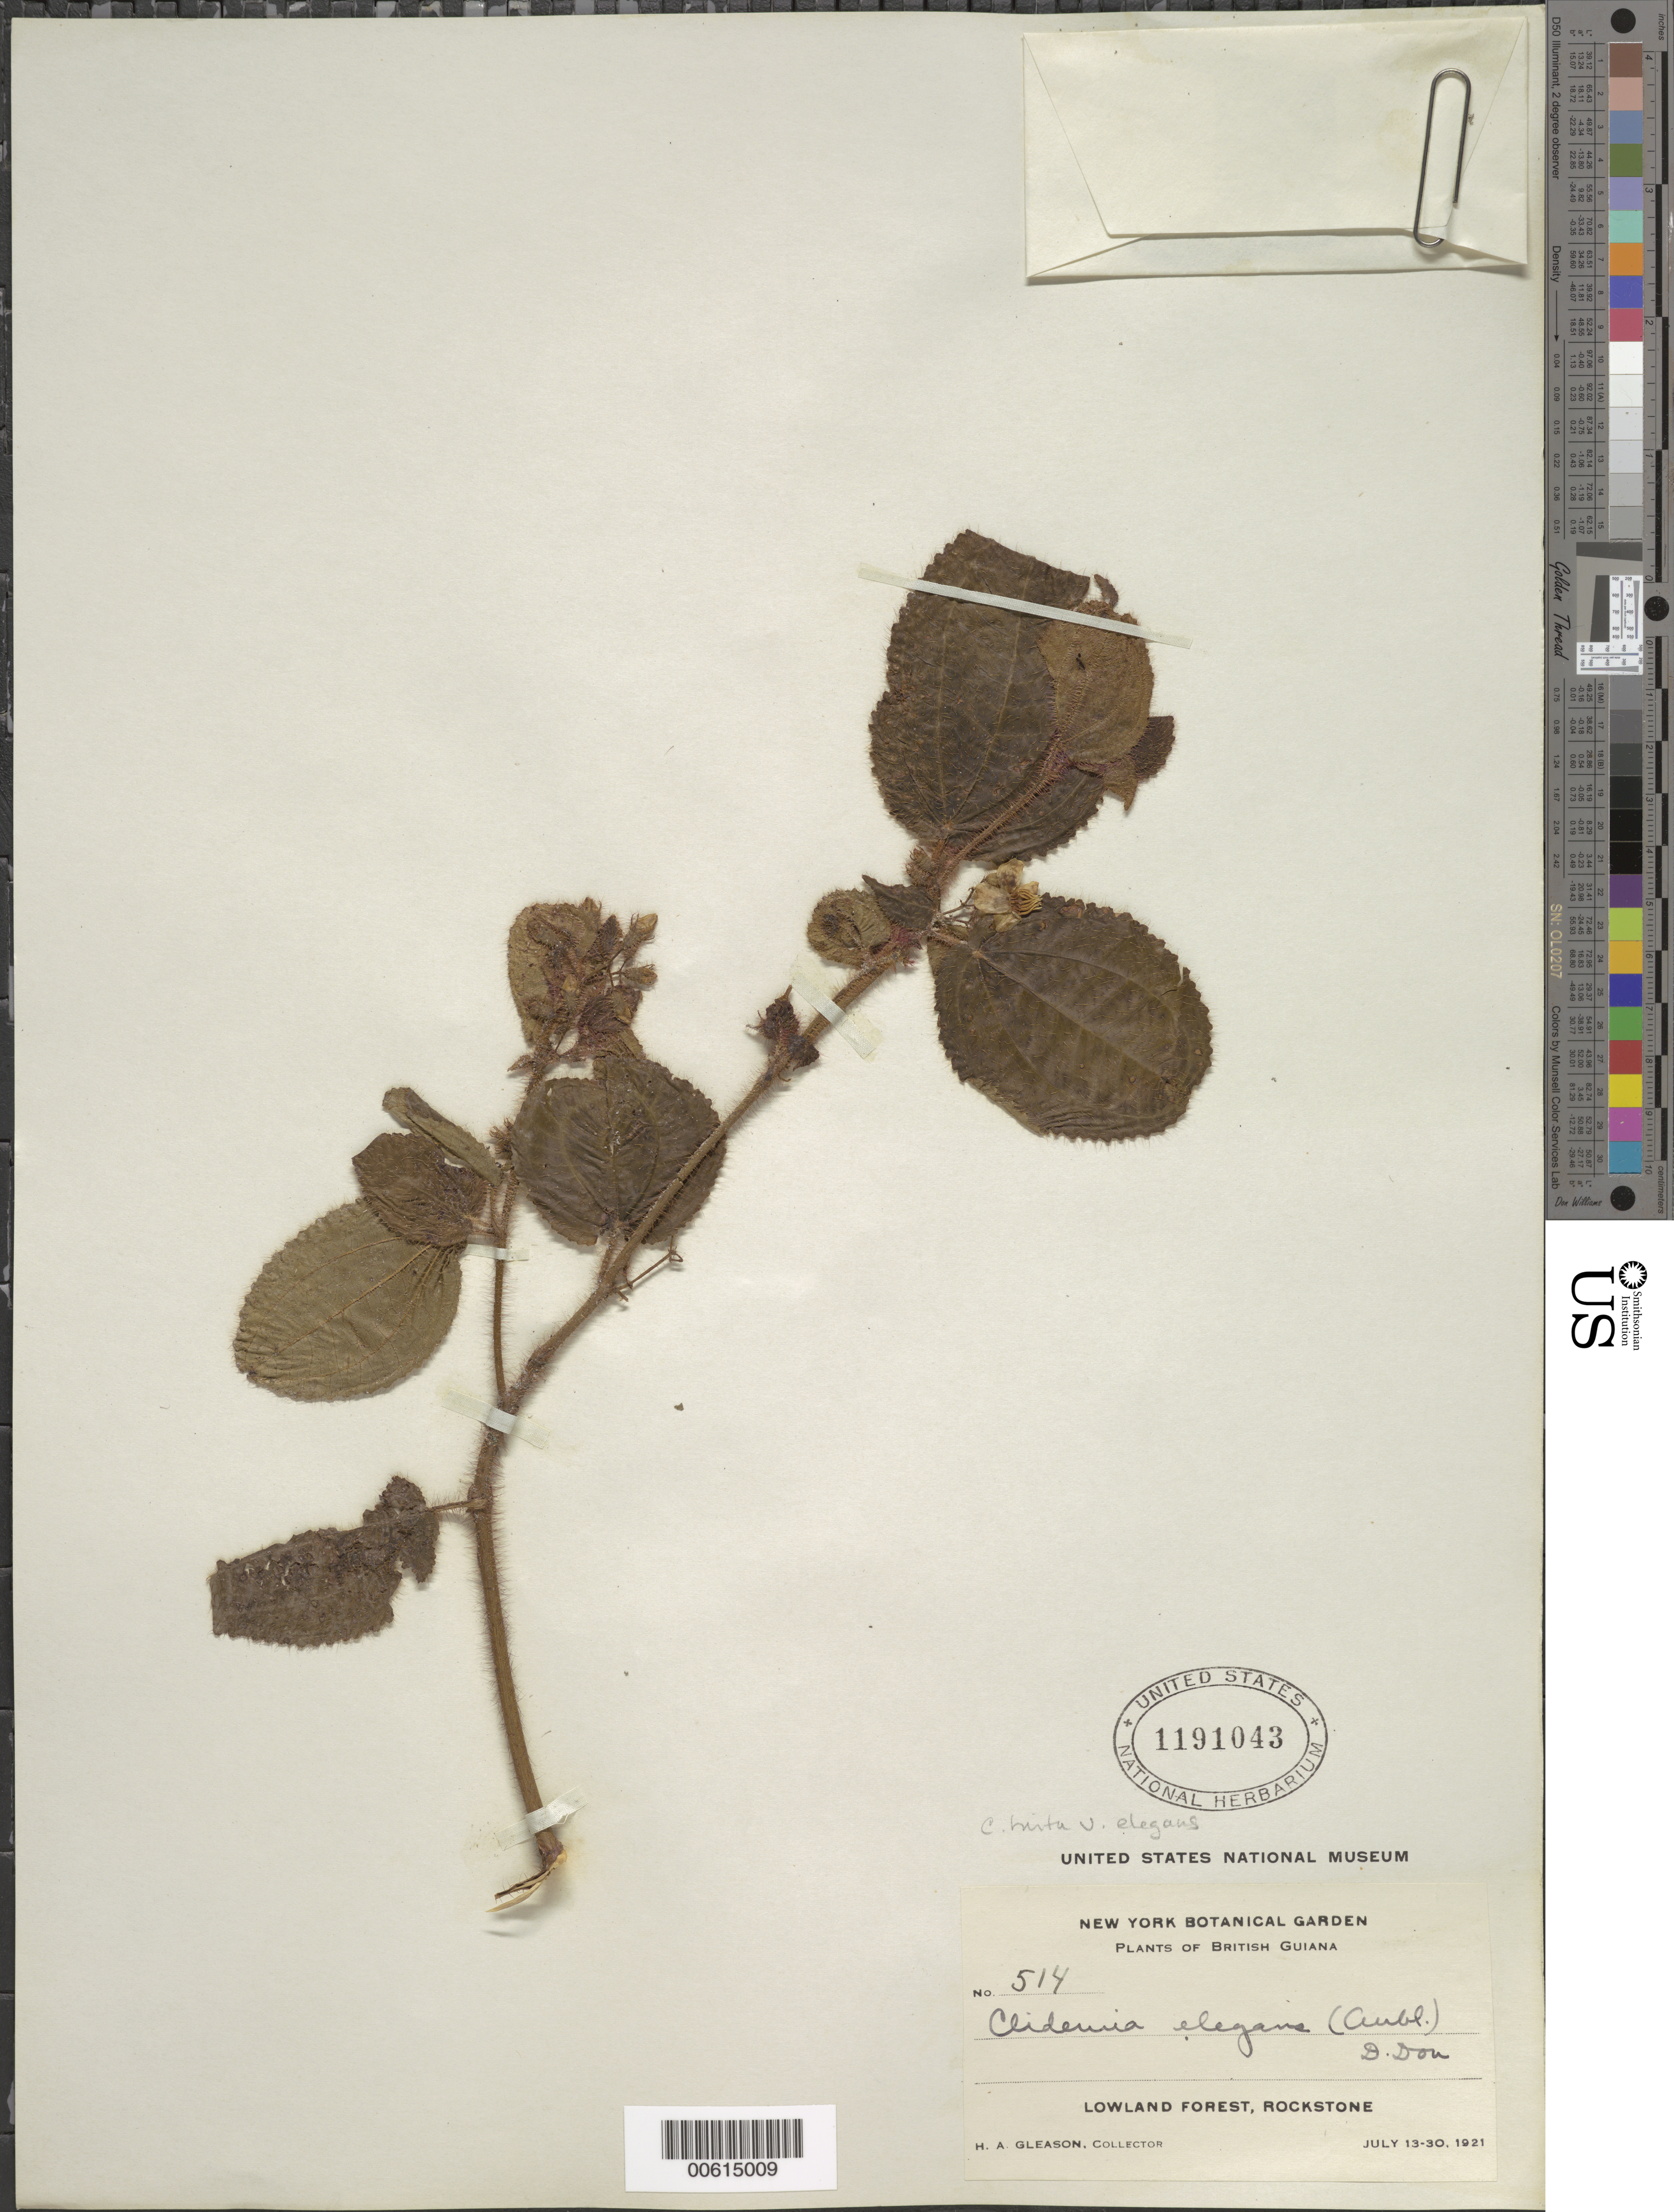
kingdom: Plantae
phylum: Tracheophyta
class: Magnoliopsida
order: Myrtales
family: Melastomataceae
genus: Clidemia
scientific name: Clidemia hirta var. elegans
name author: (Aubl.) Griseb.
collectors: H. A. Gleason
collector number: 514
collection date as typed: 13-Jul-21 to 30-Jul-21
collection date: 1921-07-13/1921-07-30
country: Guyana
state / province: U. Demerara-Berbice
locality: Rockstone, in and about the village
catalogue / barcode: US 1191043